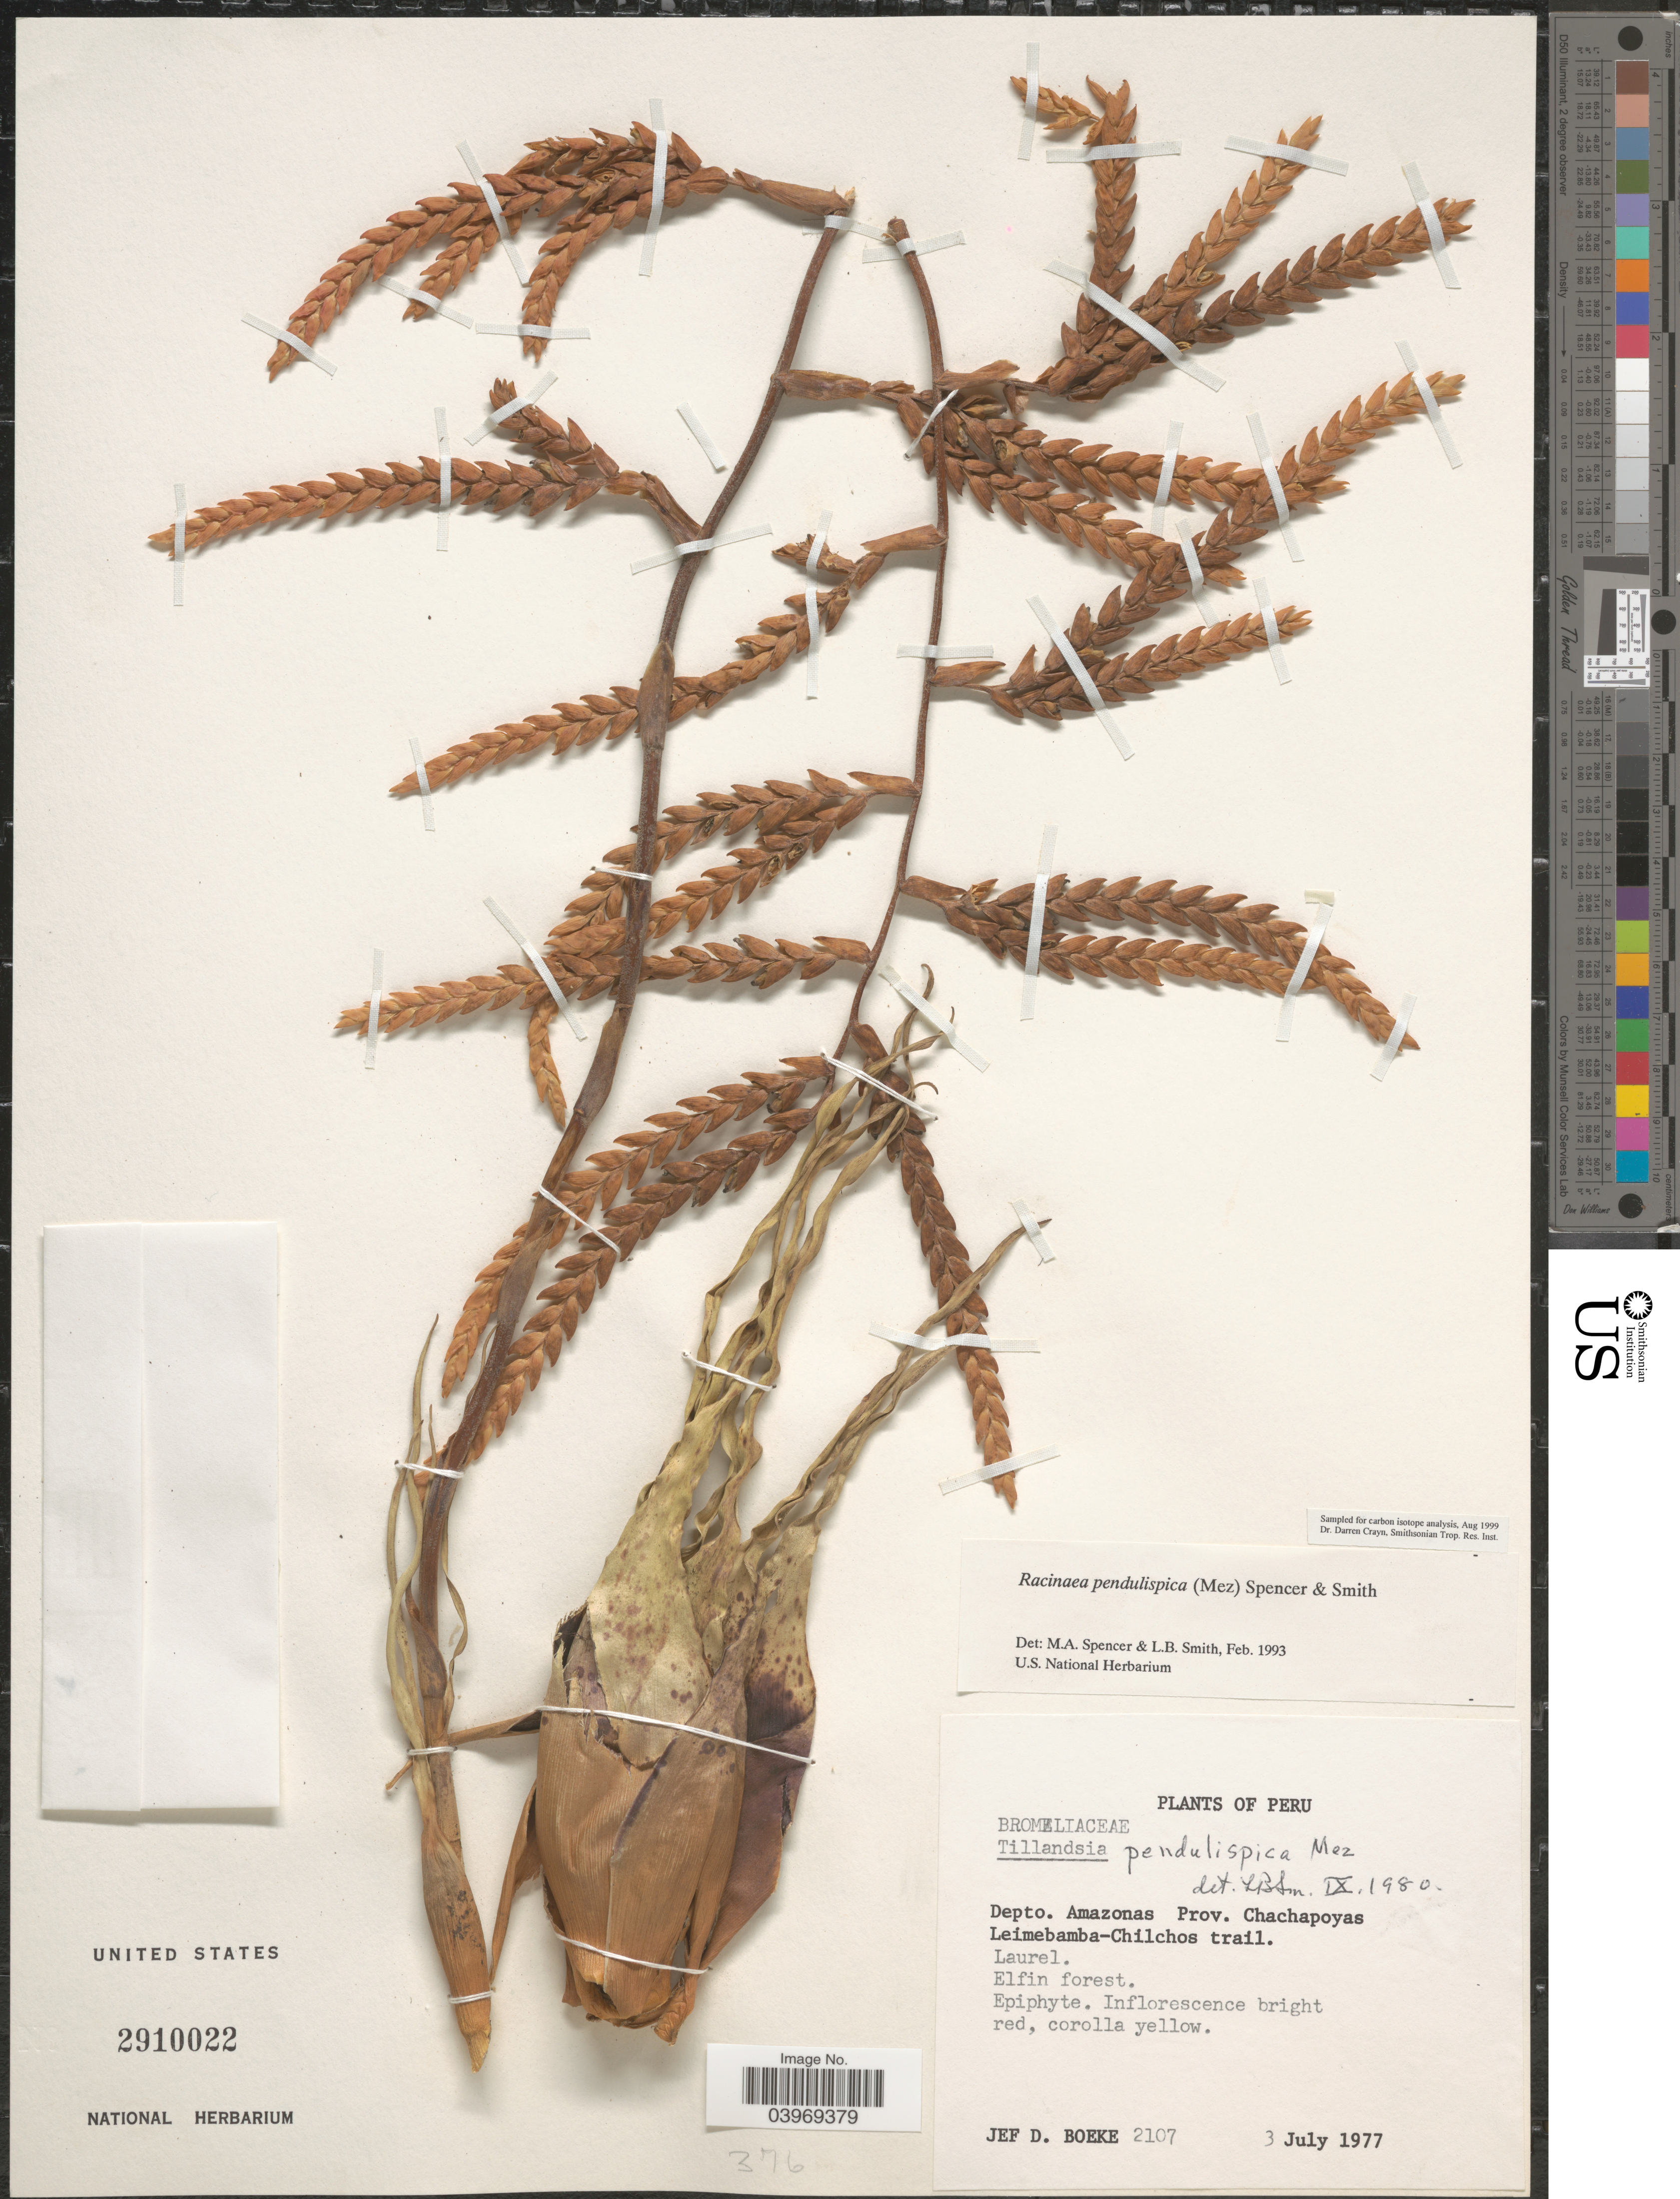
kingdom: Plantae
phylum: Tracheophyta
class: Liliopsida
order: Poales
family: Bromeliaceae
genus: Racinaea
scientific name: Racinaea pendulispica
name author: (Mez) M.A. Spencer & L.B. Sm.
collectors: J. Boeke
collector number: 2107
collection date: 1977-07-03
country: Peru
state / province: Amazonas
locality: Depto. Amazonas Prov. Chachapoyas. Leimebamba-Chilchos trail.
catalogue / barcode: US 2910022